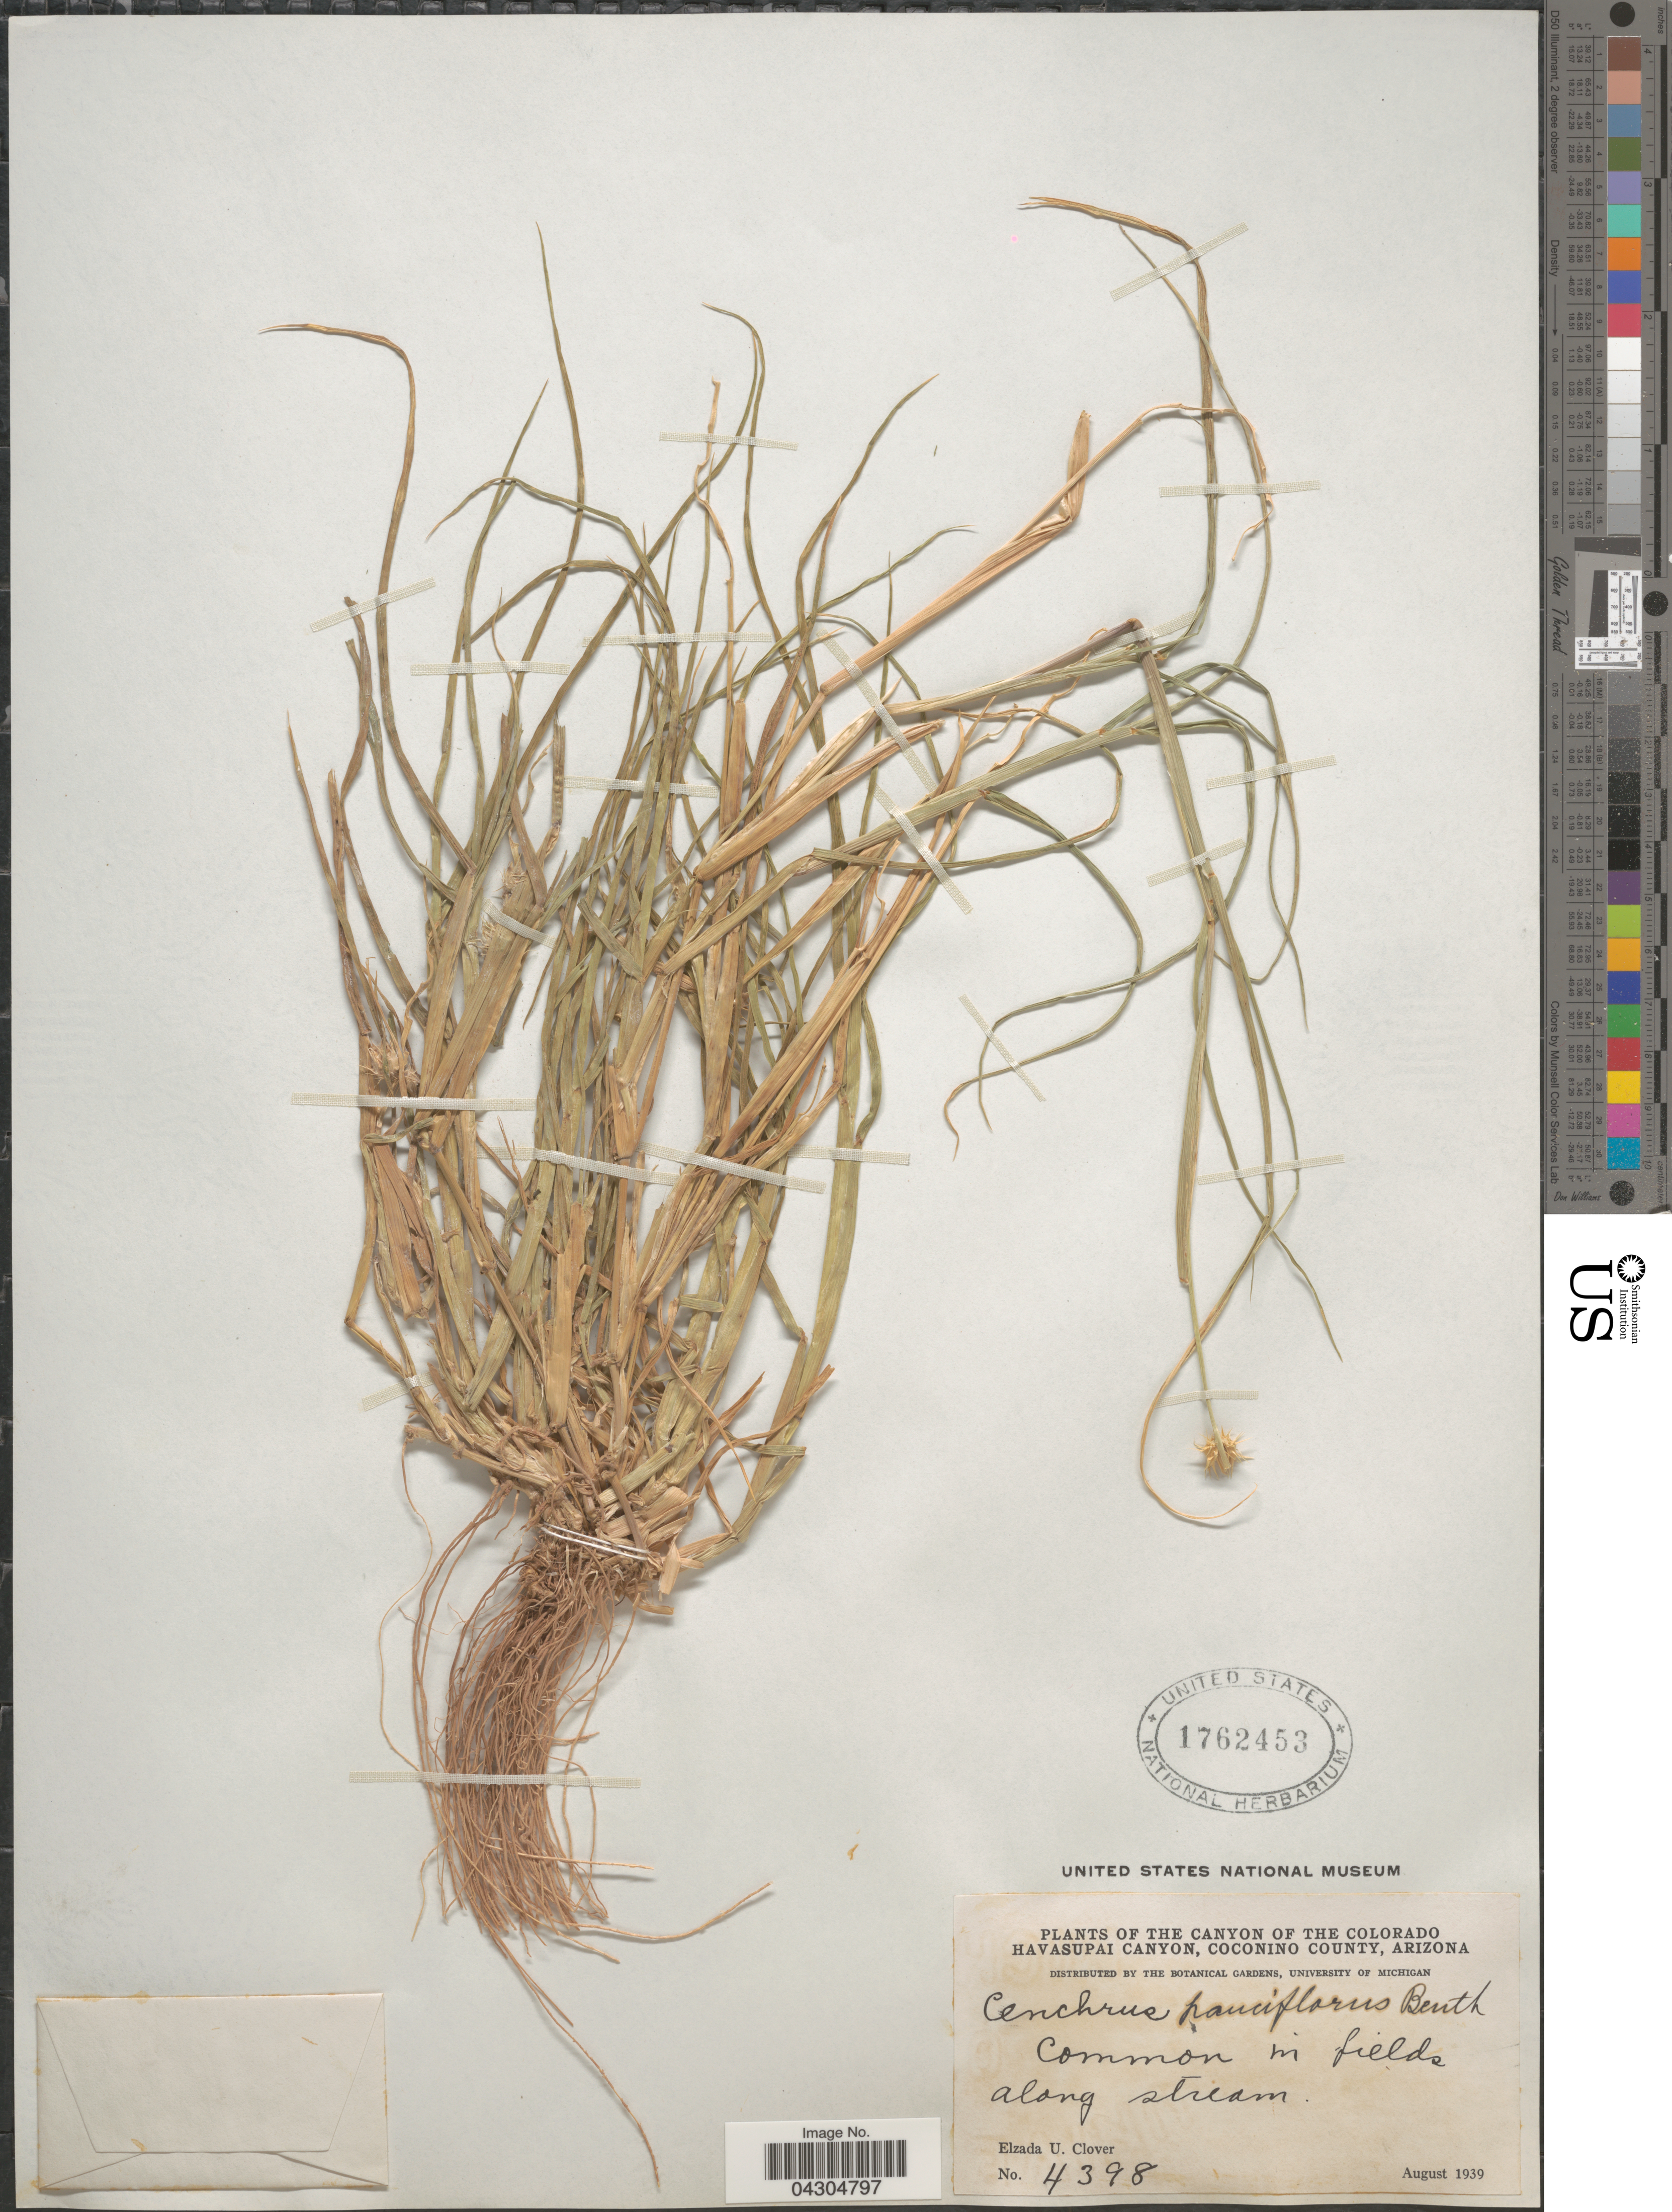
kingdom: Plantae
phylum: Tracheophyta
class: Liliopsida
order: Poales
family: Poaceae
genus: Cenchrus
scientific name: Cenchrus longispinus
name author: (Hack.) Fernald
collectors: E. U. Clover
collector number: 4398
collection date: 1939-08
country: United States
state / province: Arizona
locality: The Canyon of the Colorado Havasupai Canyon, Coconino County.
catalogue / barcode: US 1762453